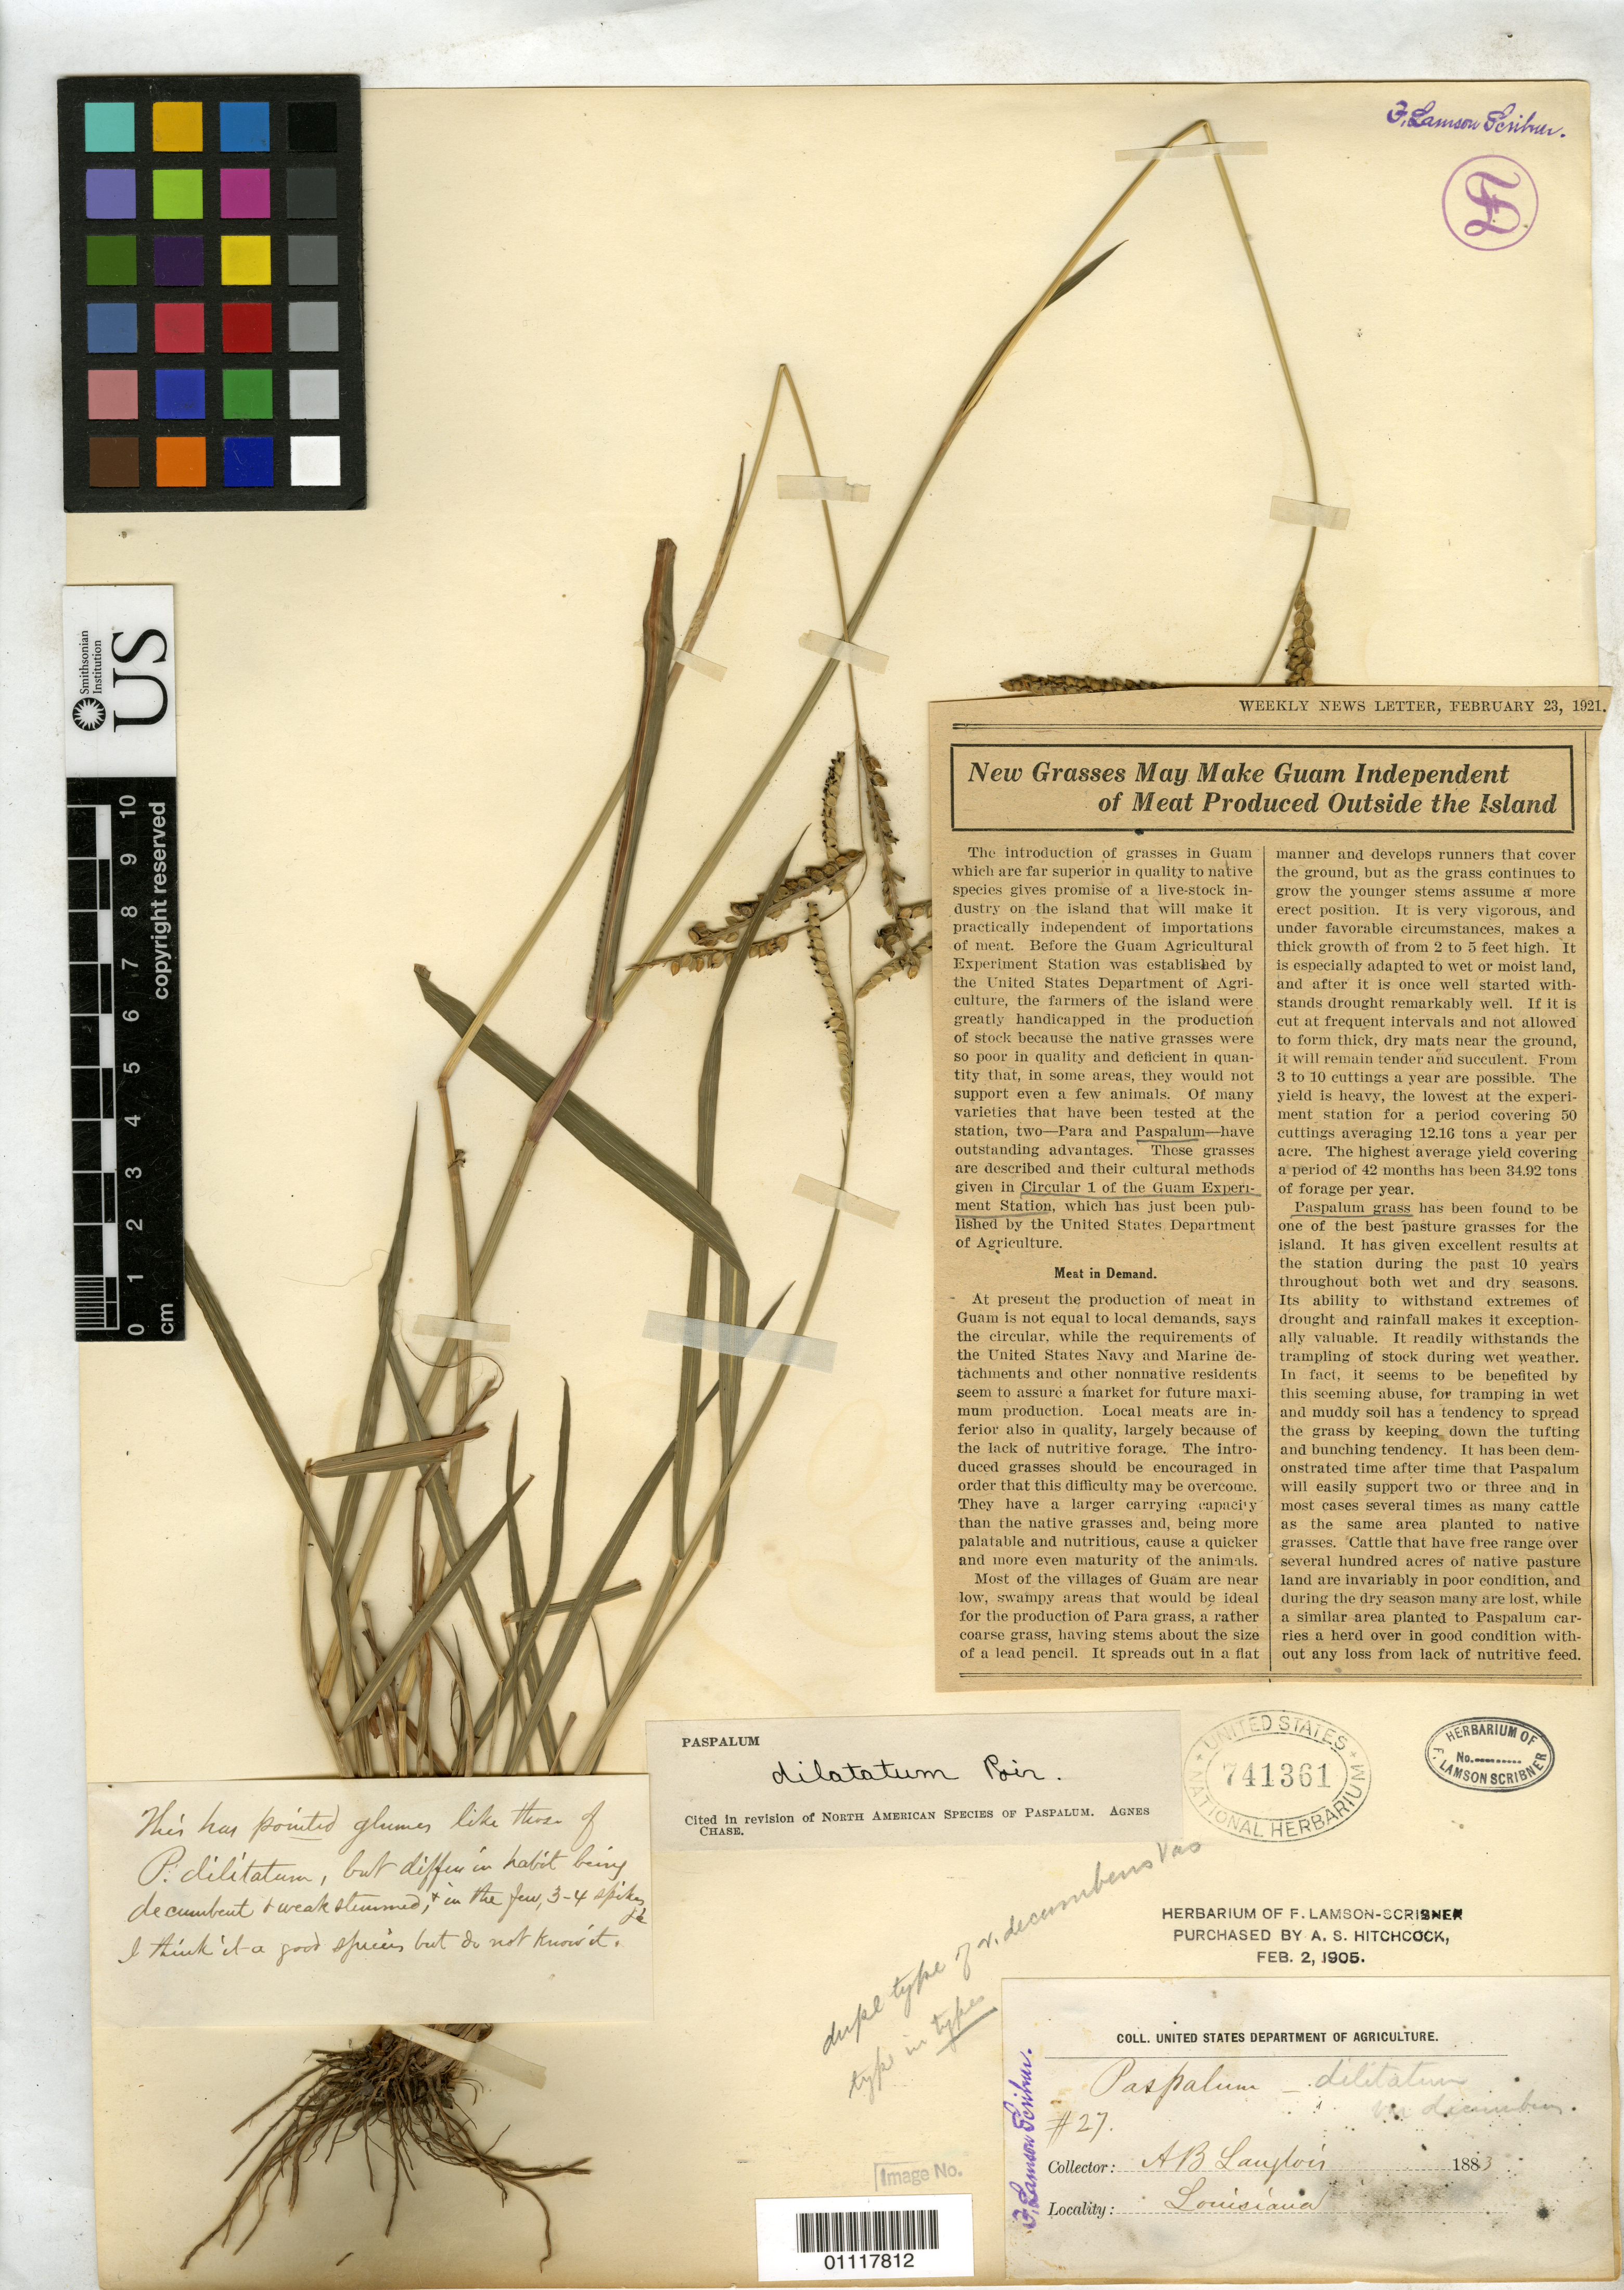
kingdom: Plantae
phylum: Tracheophyta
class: Liliopsida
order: Poales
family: Poaceae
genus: Paspalum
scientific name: Paspalum dilatatum var. decumbens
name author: Vasey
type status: Isolectotype; Type Collection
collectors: A. B. Langlois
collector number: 27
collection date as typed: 1883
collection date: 1883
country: United States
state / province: Louisiana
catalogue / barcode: US 741361